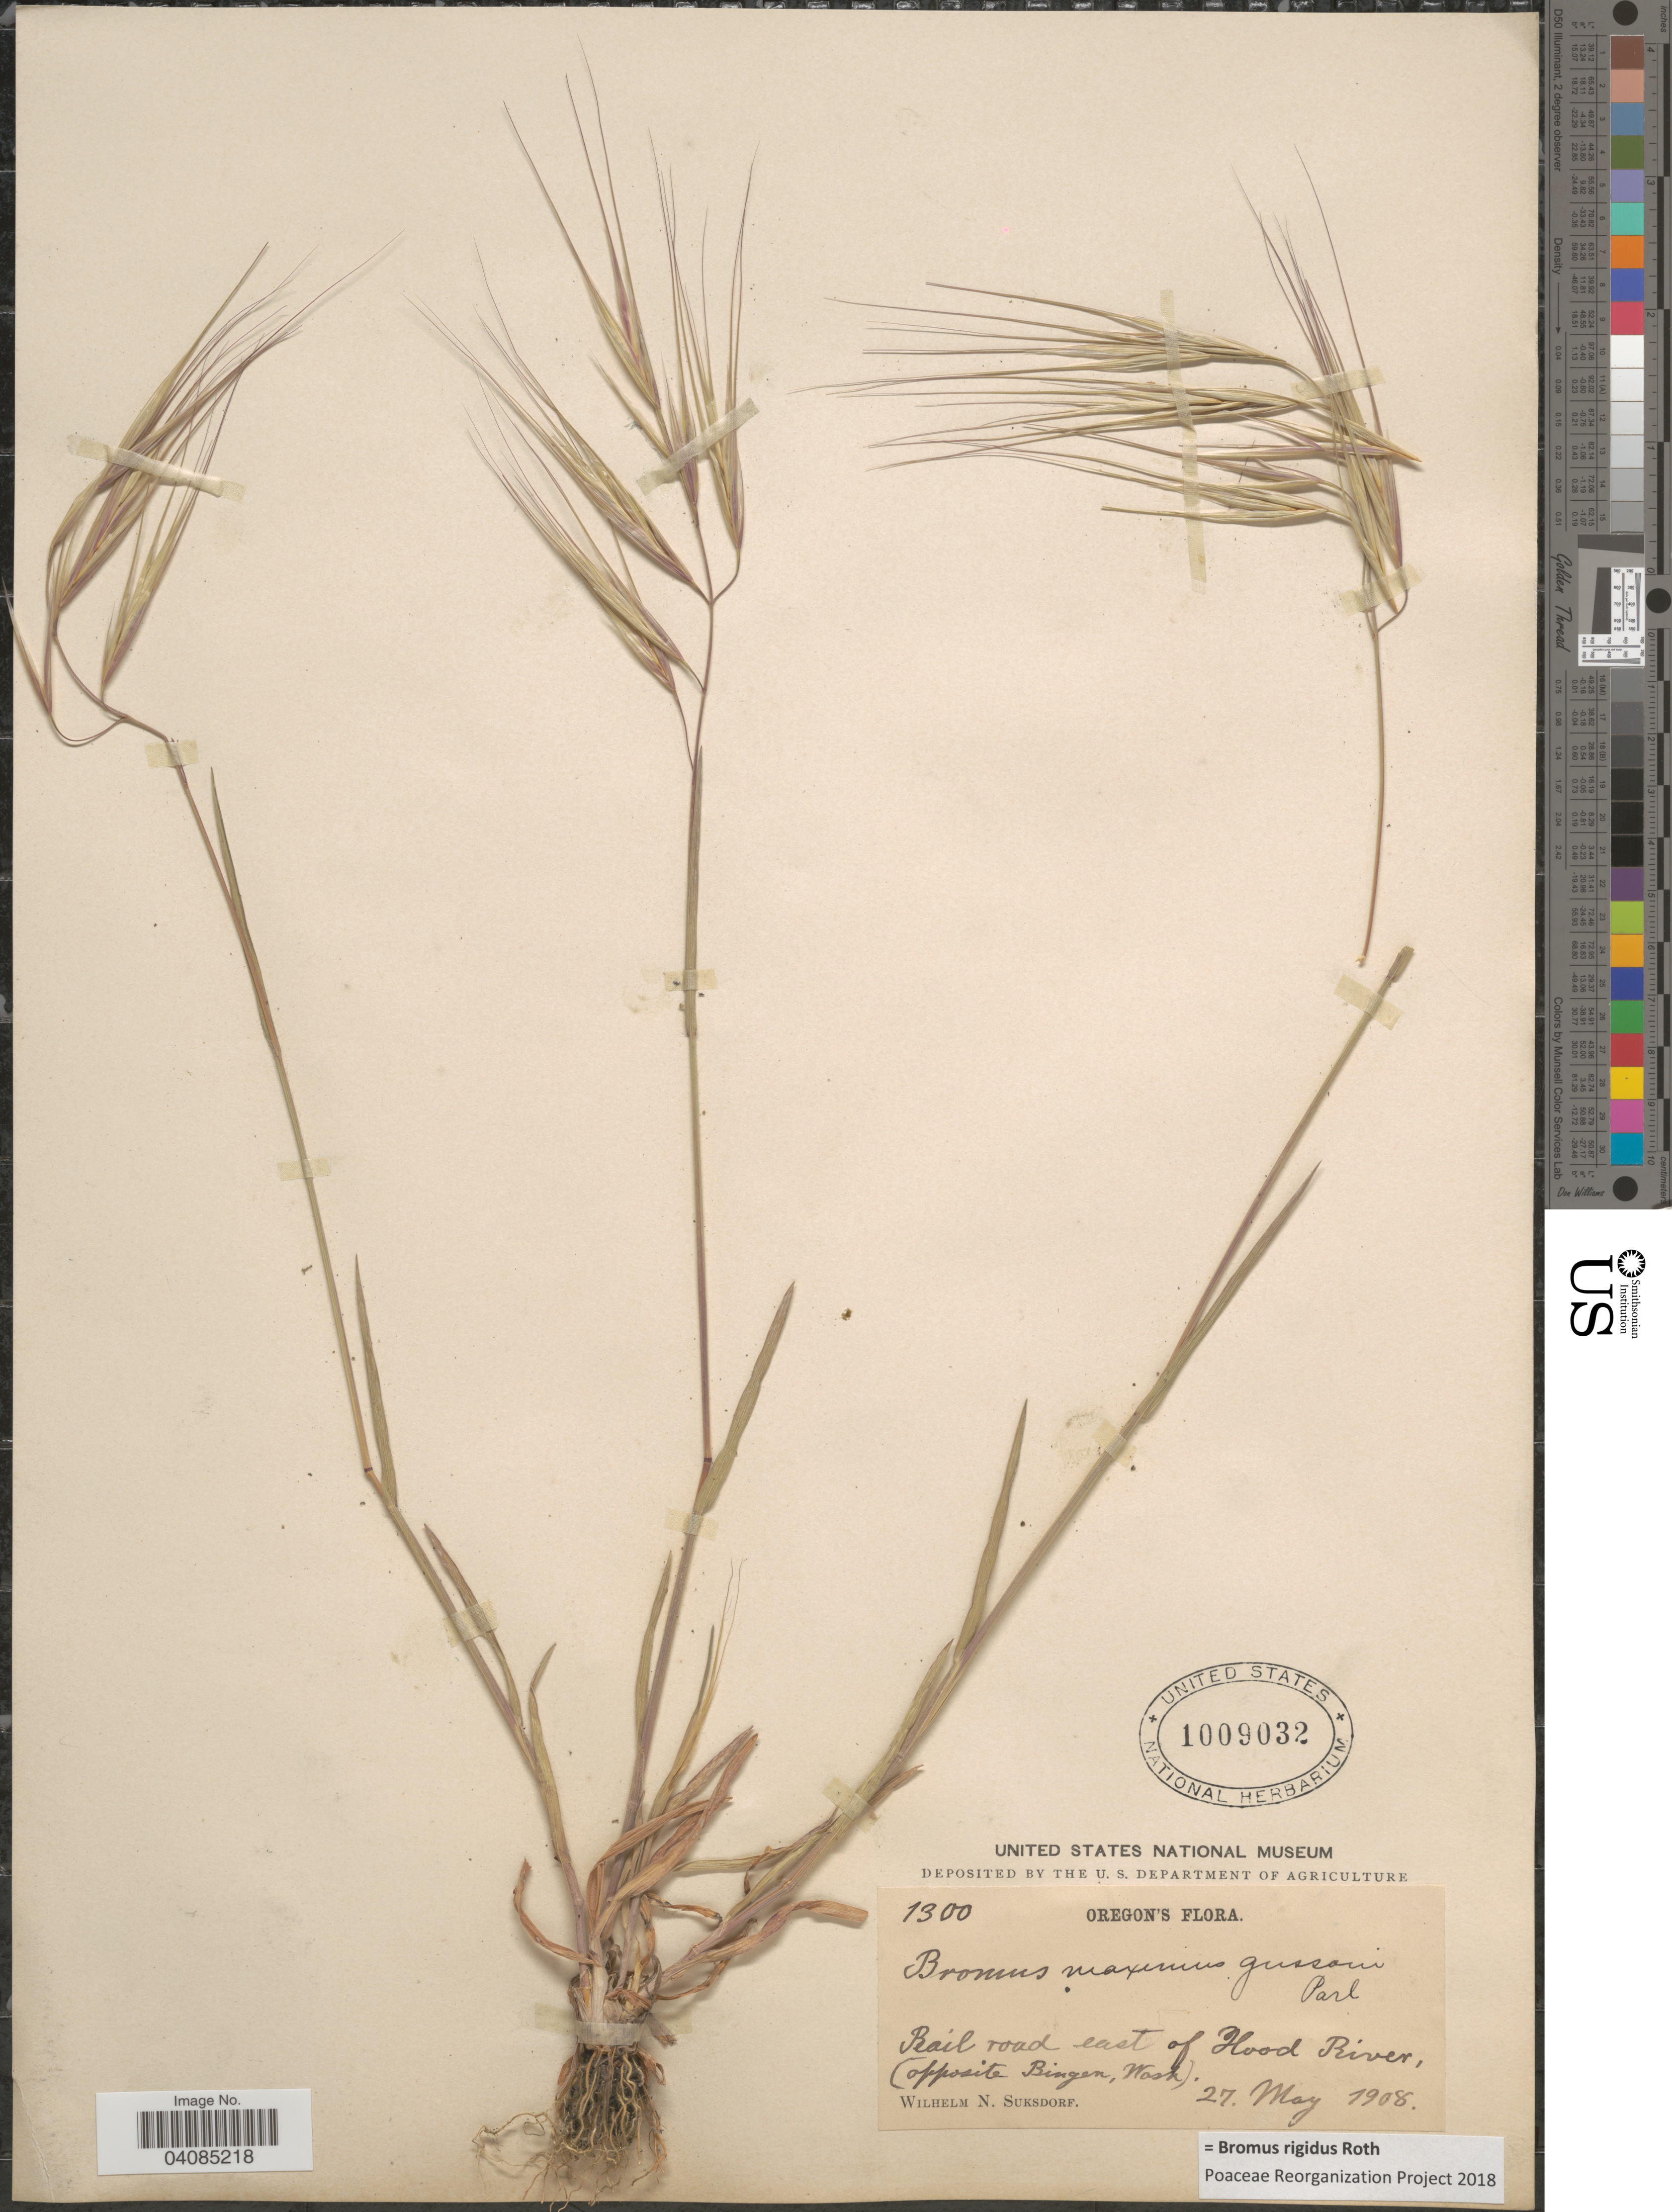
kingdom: Plantae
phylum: Tracheophyta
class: Liliopsida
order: Poales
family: Poaceae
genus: Bromus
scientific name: Bromus rigidus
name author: Roth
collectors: W. N. Suksdorf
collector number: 1300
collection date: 1908-05-27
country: United States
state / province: Oregon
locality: Rail road east of Hood River, (opposite Bingen, Wash).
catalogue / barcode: US 1009032